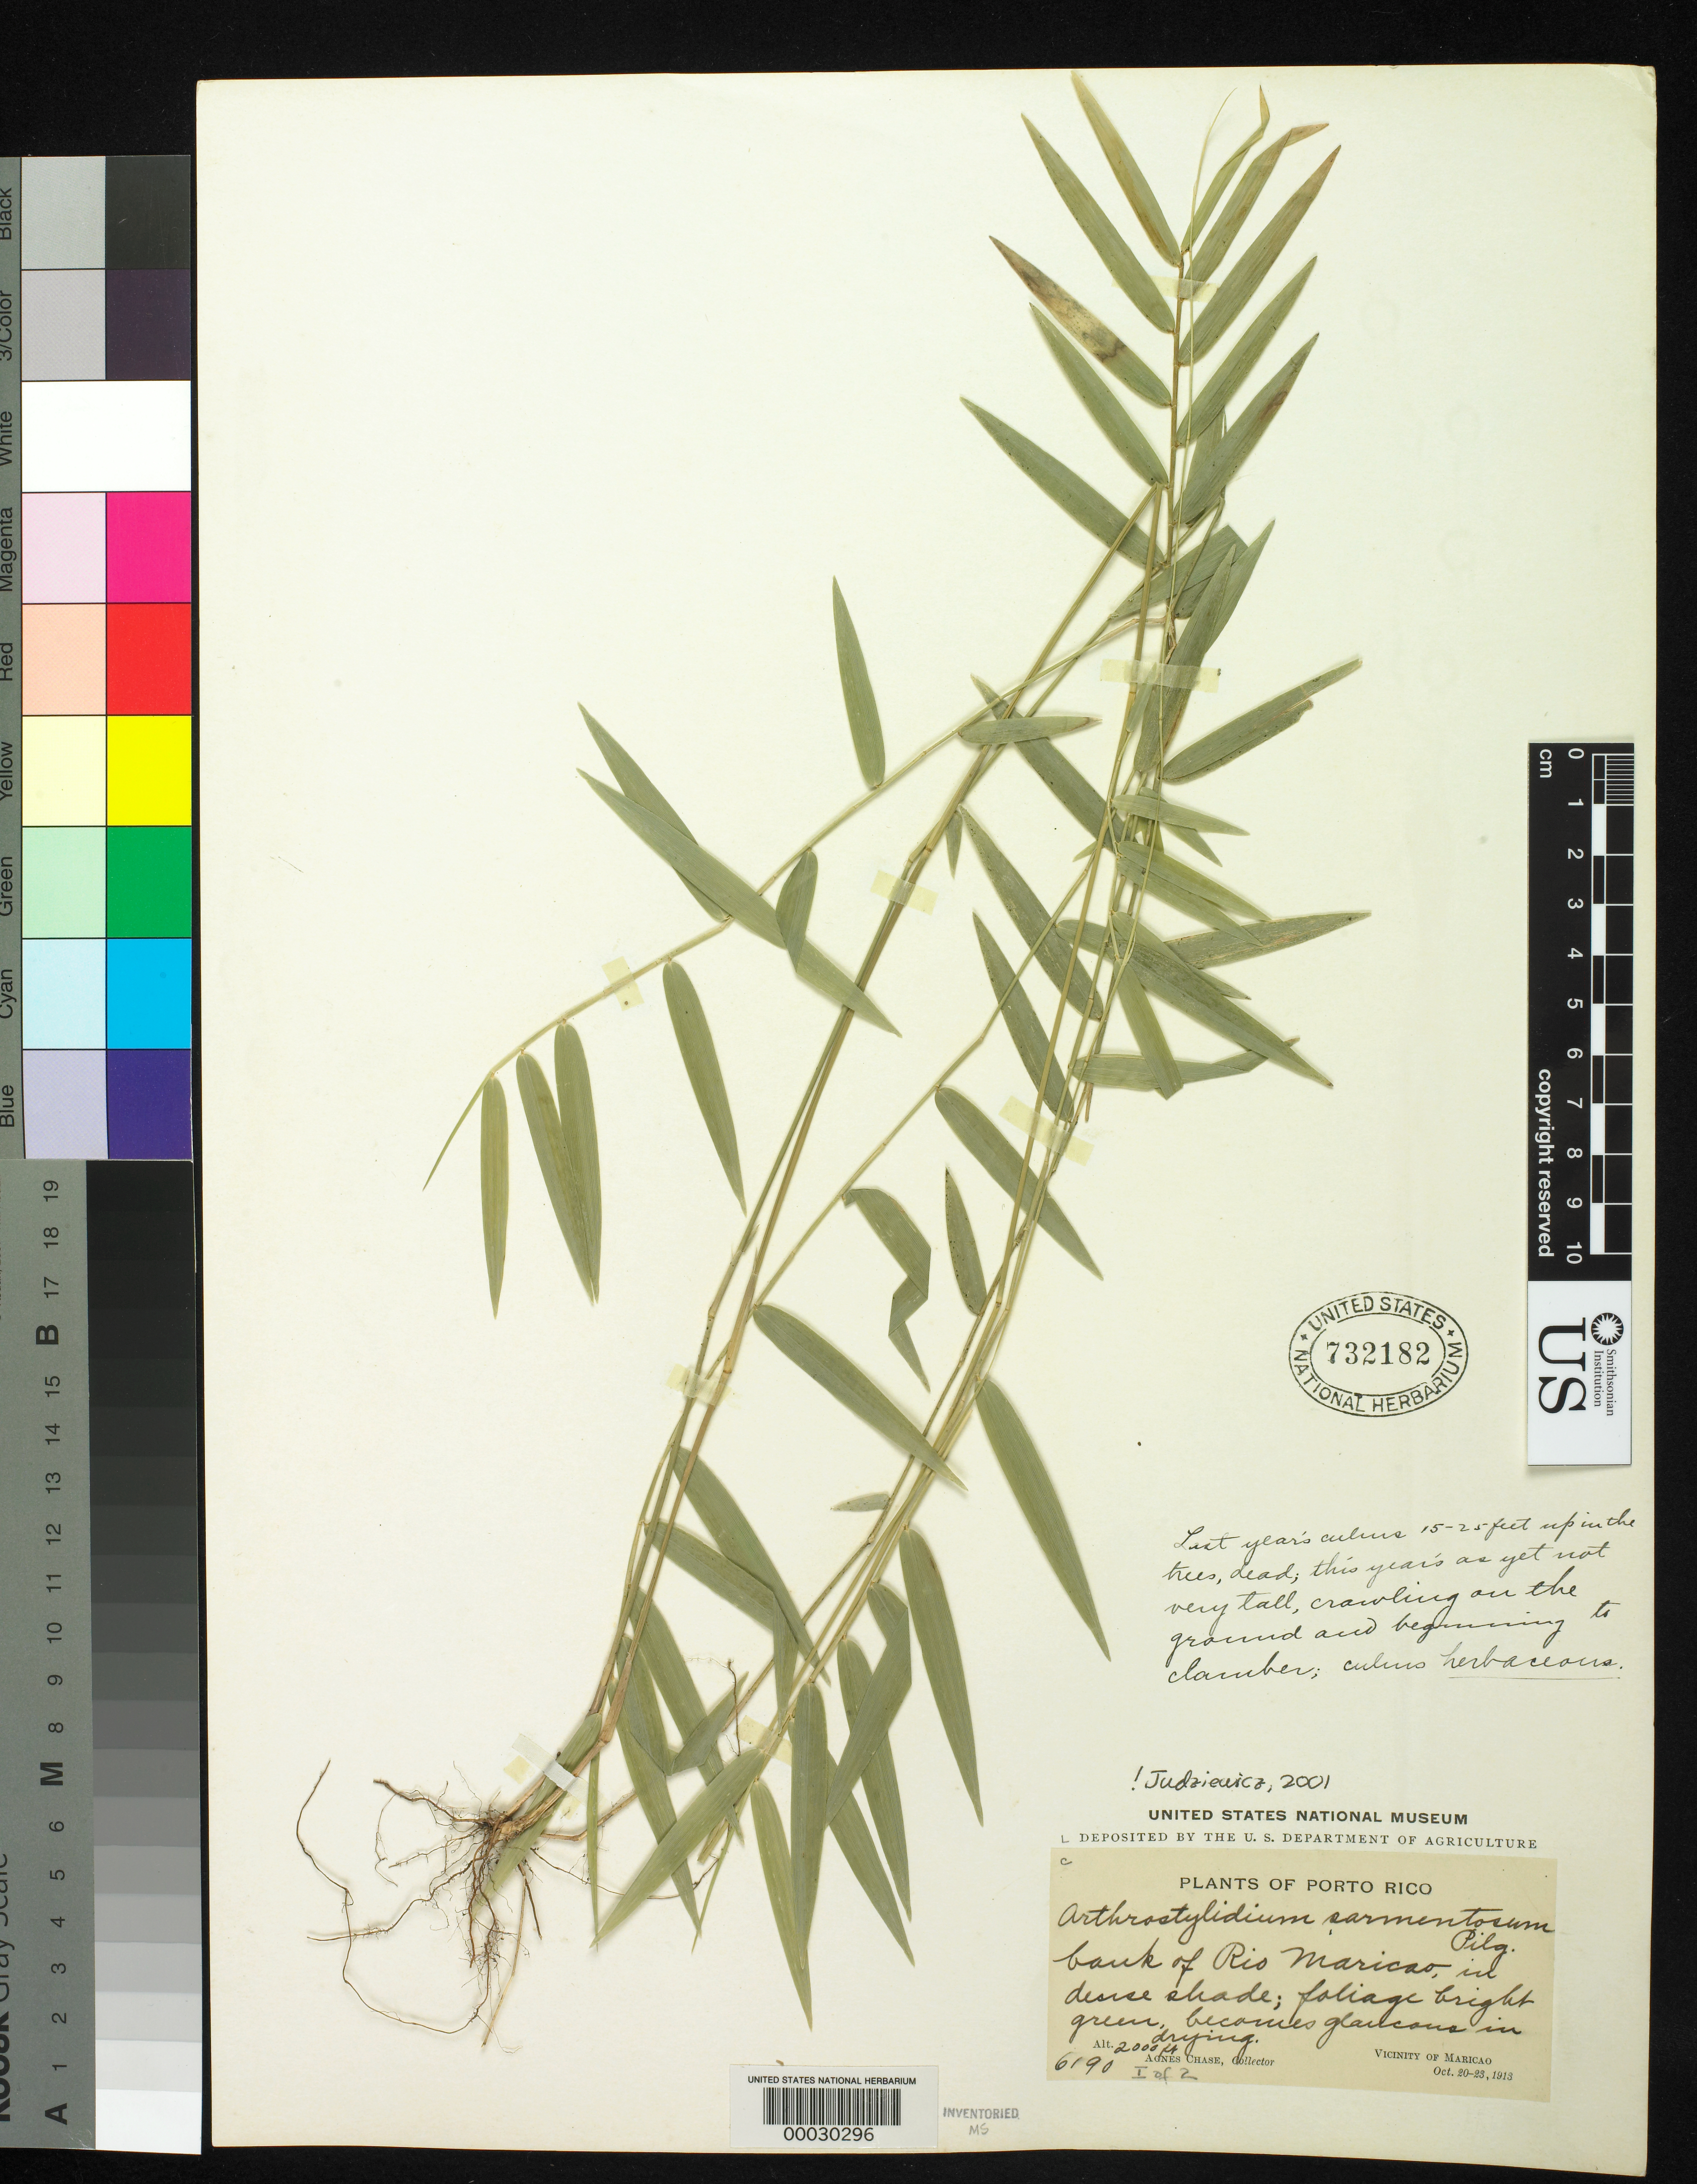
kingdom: Plantae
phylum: Tracheophyta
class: Liliopsida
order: Poales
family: Poaceae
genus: Arthrostylidium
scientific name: Arthrostylidium sarmentosum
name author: Pilg. in Urb.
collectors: A. Chase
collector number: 6190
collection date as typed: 20 Oct 1913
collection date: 1913-10-20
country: Puerto Rico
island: Greater Antilles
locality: Rio maricao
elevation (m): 610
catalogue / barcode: US 732182